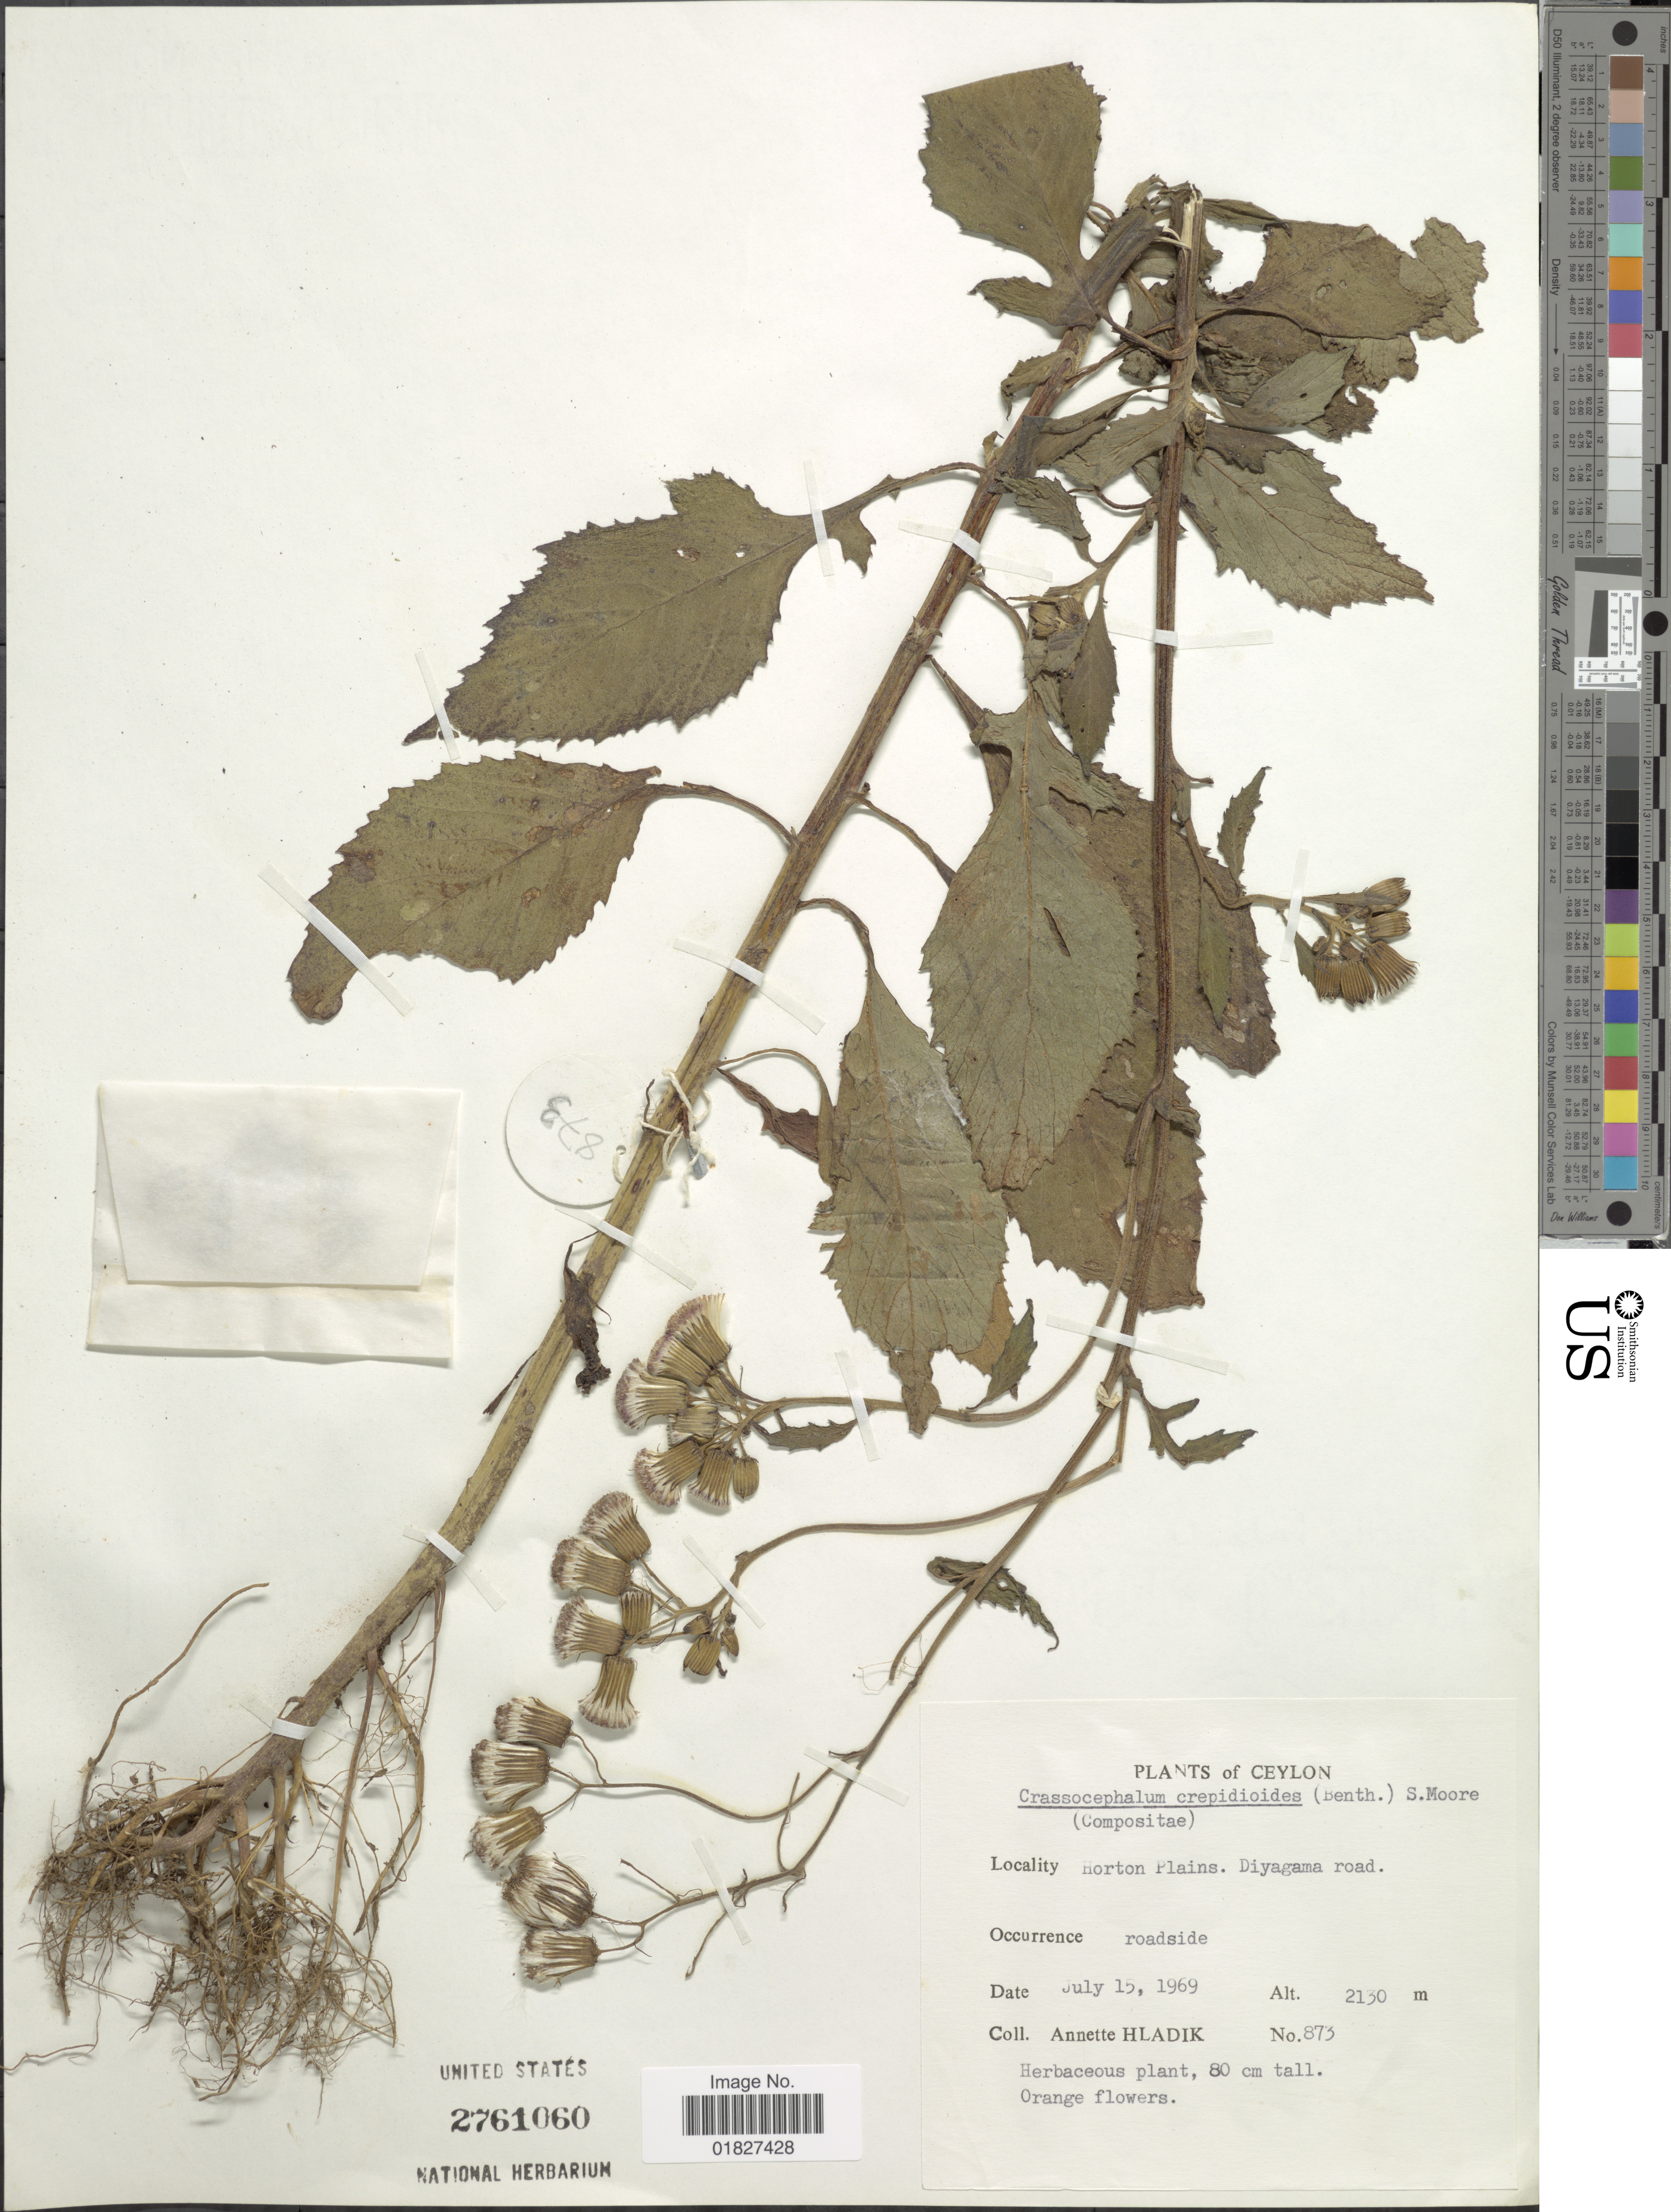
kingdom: Plantae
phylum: Tracheophyta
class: Magnoliopsida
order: Asterales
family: Asteraceae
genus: Crassocephalum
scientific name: Crassocephalum crepidioides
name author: (Benth.) S. Moore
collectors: A. Hladik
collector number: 873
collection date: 1969-07-15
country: Sri Lanka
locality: Ceylon, Horton Plains, Diyagama road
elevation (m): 2130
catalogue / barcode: US 2761060